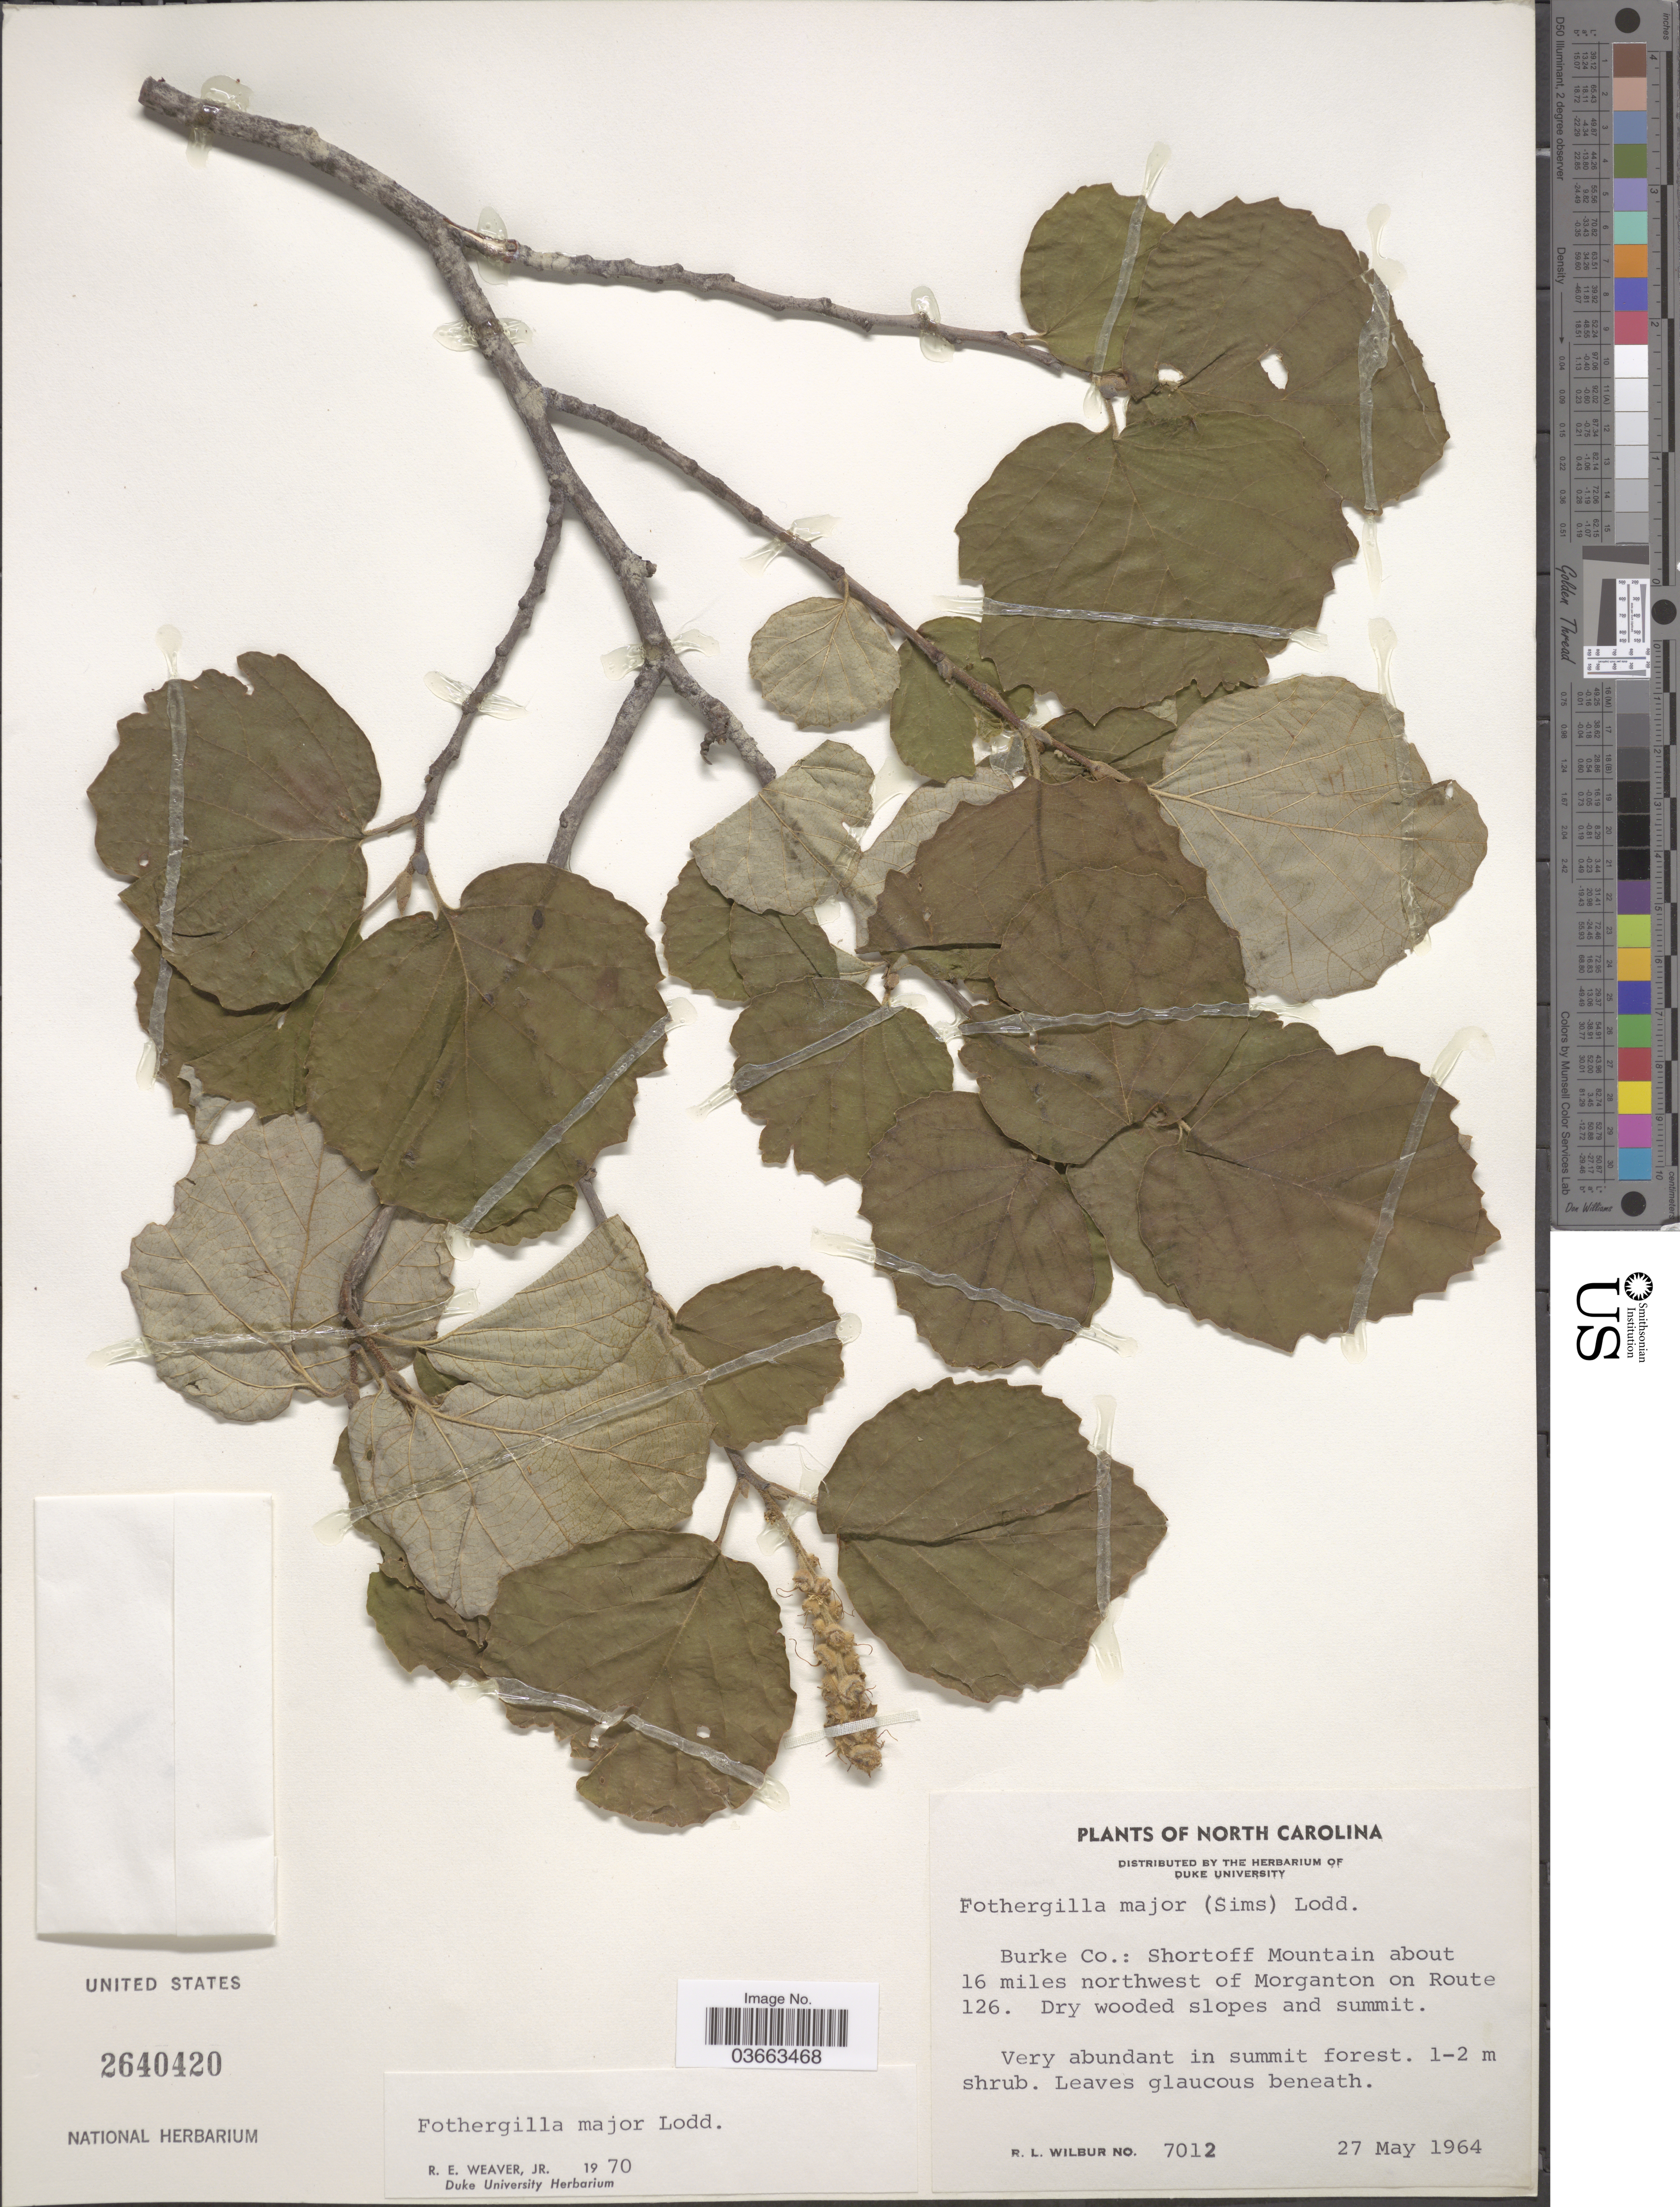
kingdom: Plantae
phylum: Tracheophyta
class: Magnoliopsida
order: Saxifragales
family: Hamamelidaceae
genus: Fothergilla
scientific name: Fothergilla major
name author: Lodd.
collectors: R. L. Wilbur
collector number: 7012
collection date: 1964-05-27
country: United States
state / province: North Carolina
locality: Burke Co.: Shortoff Mountain about 16 miles northwest of Morganton on Route 126.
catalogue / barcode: US 2640420